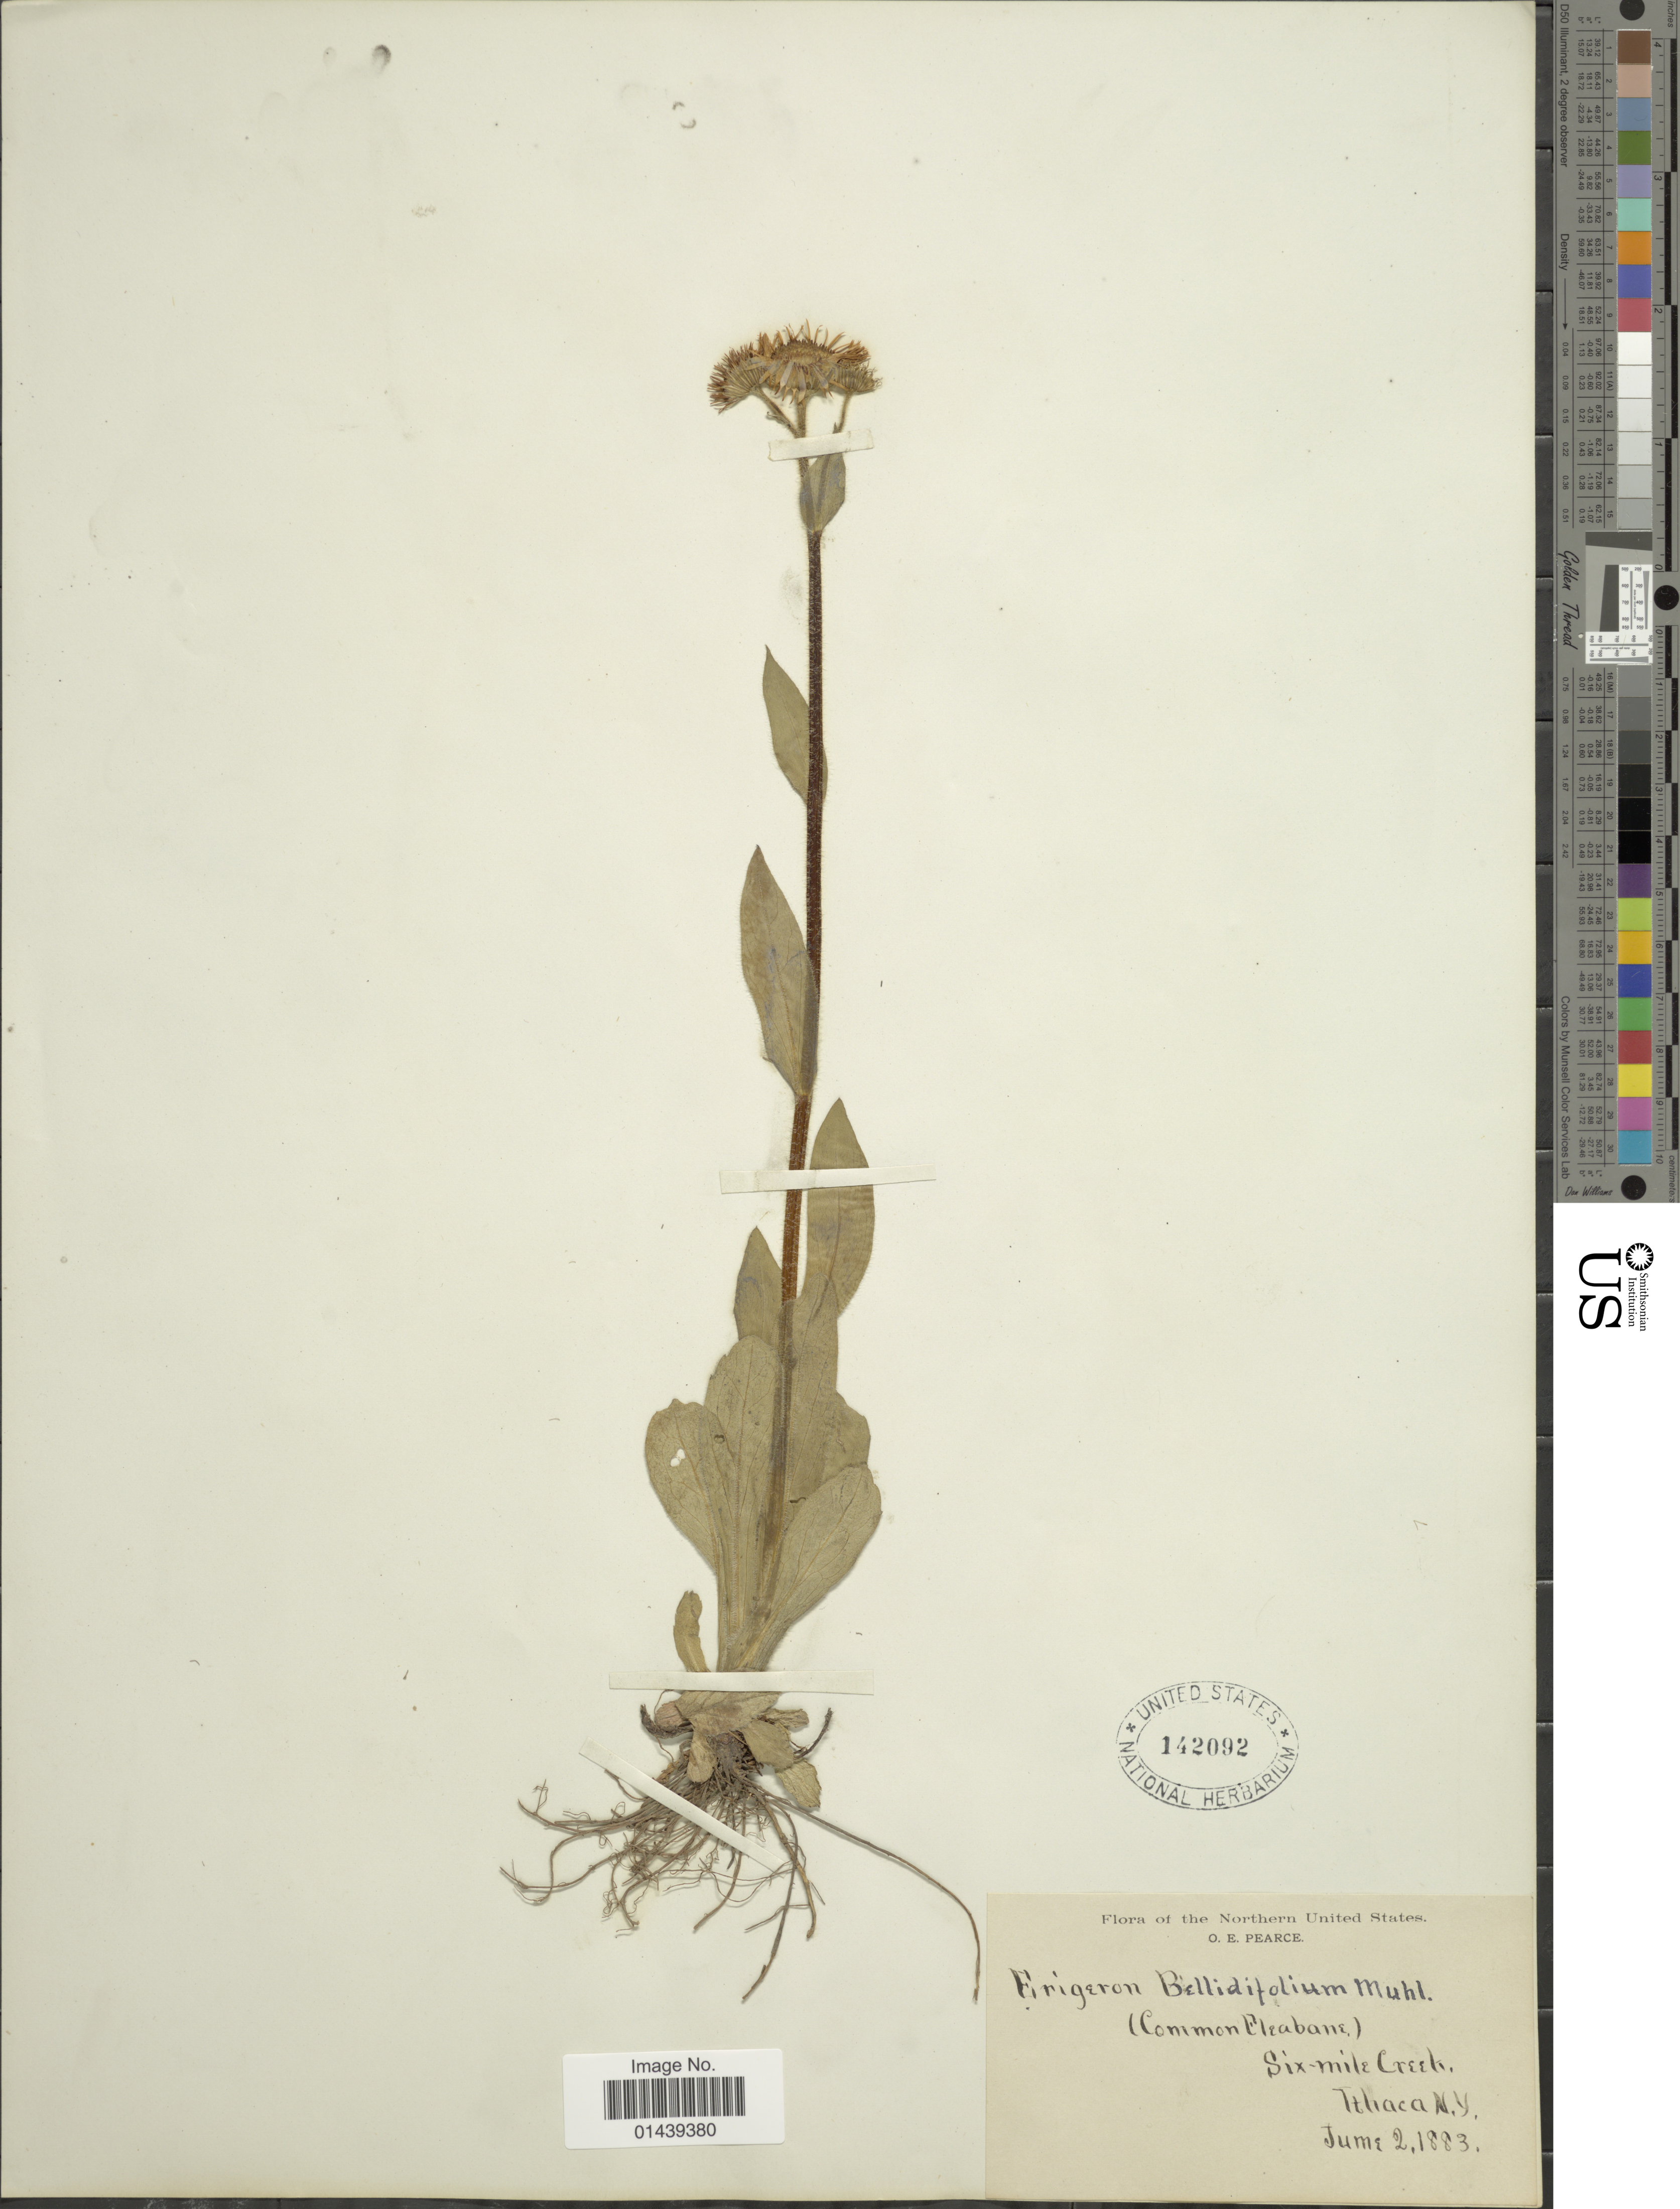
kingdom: Plantae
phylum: Tracheophyta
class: Magnoliopsida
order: Asterales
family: Asteraceae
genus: Erigeron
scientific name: Erigeron pulchellus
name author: Michx.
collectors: O. E. Pearce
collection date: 1883-06-02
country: United States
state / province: New York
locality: Six-mile Creek. Ithaca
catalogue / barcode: US 142092